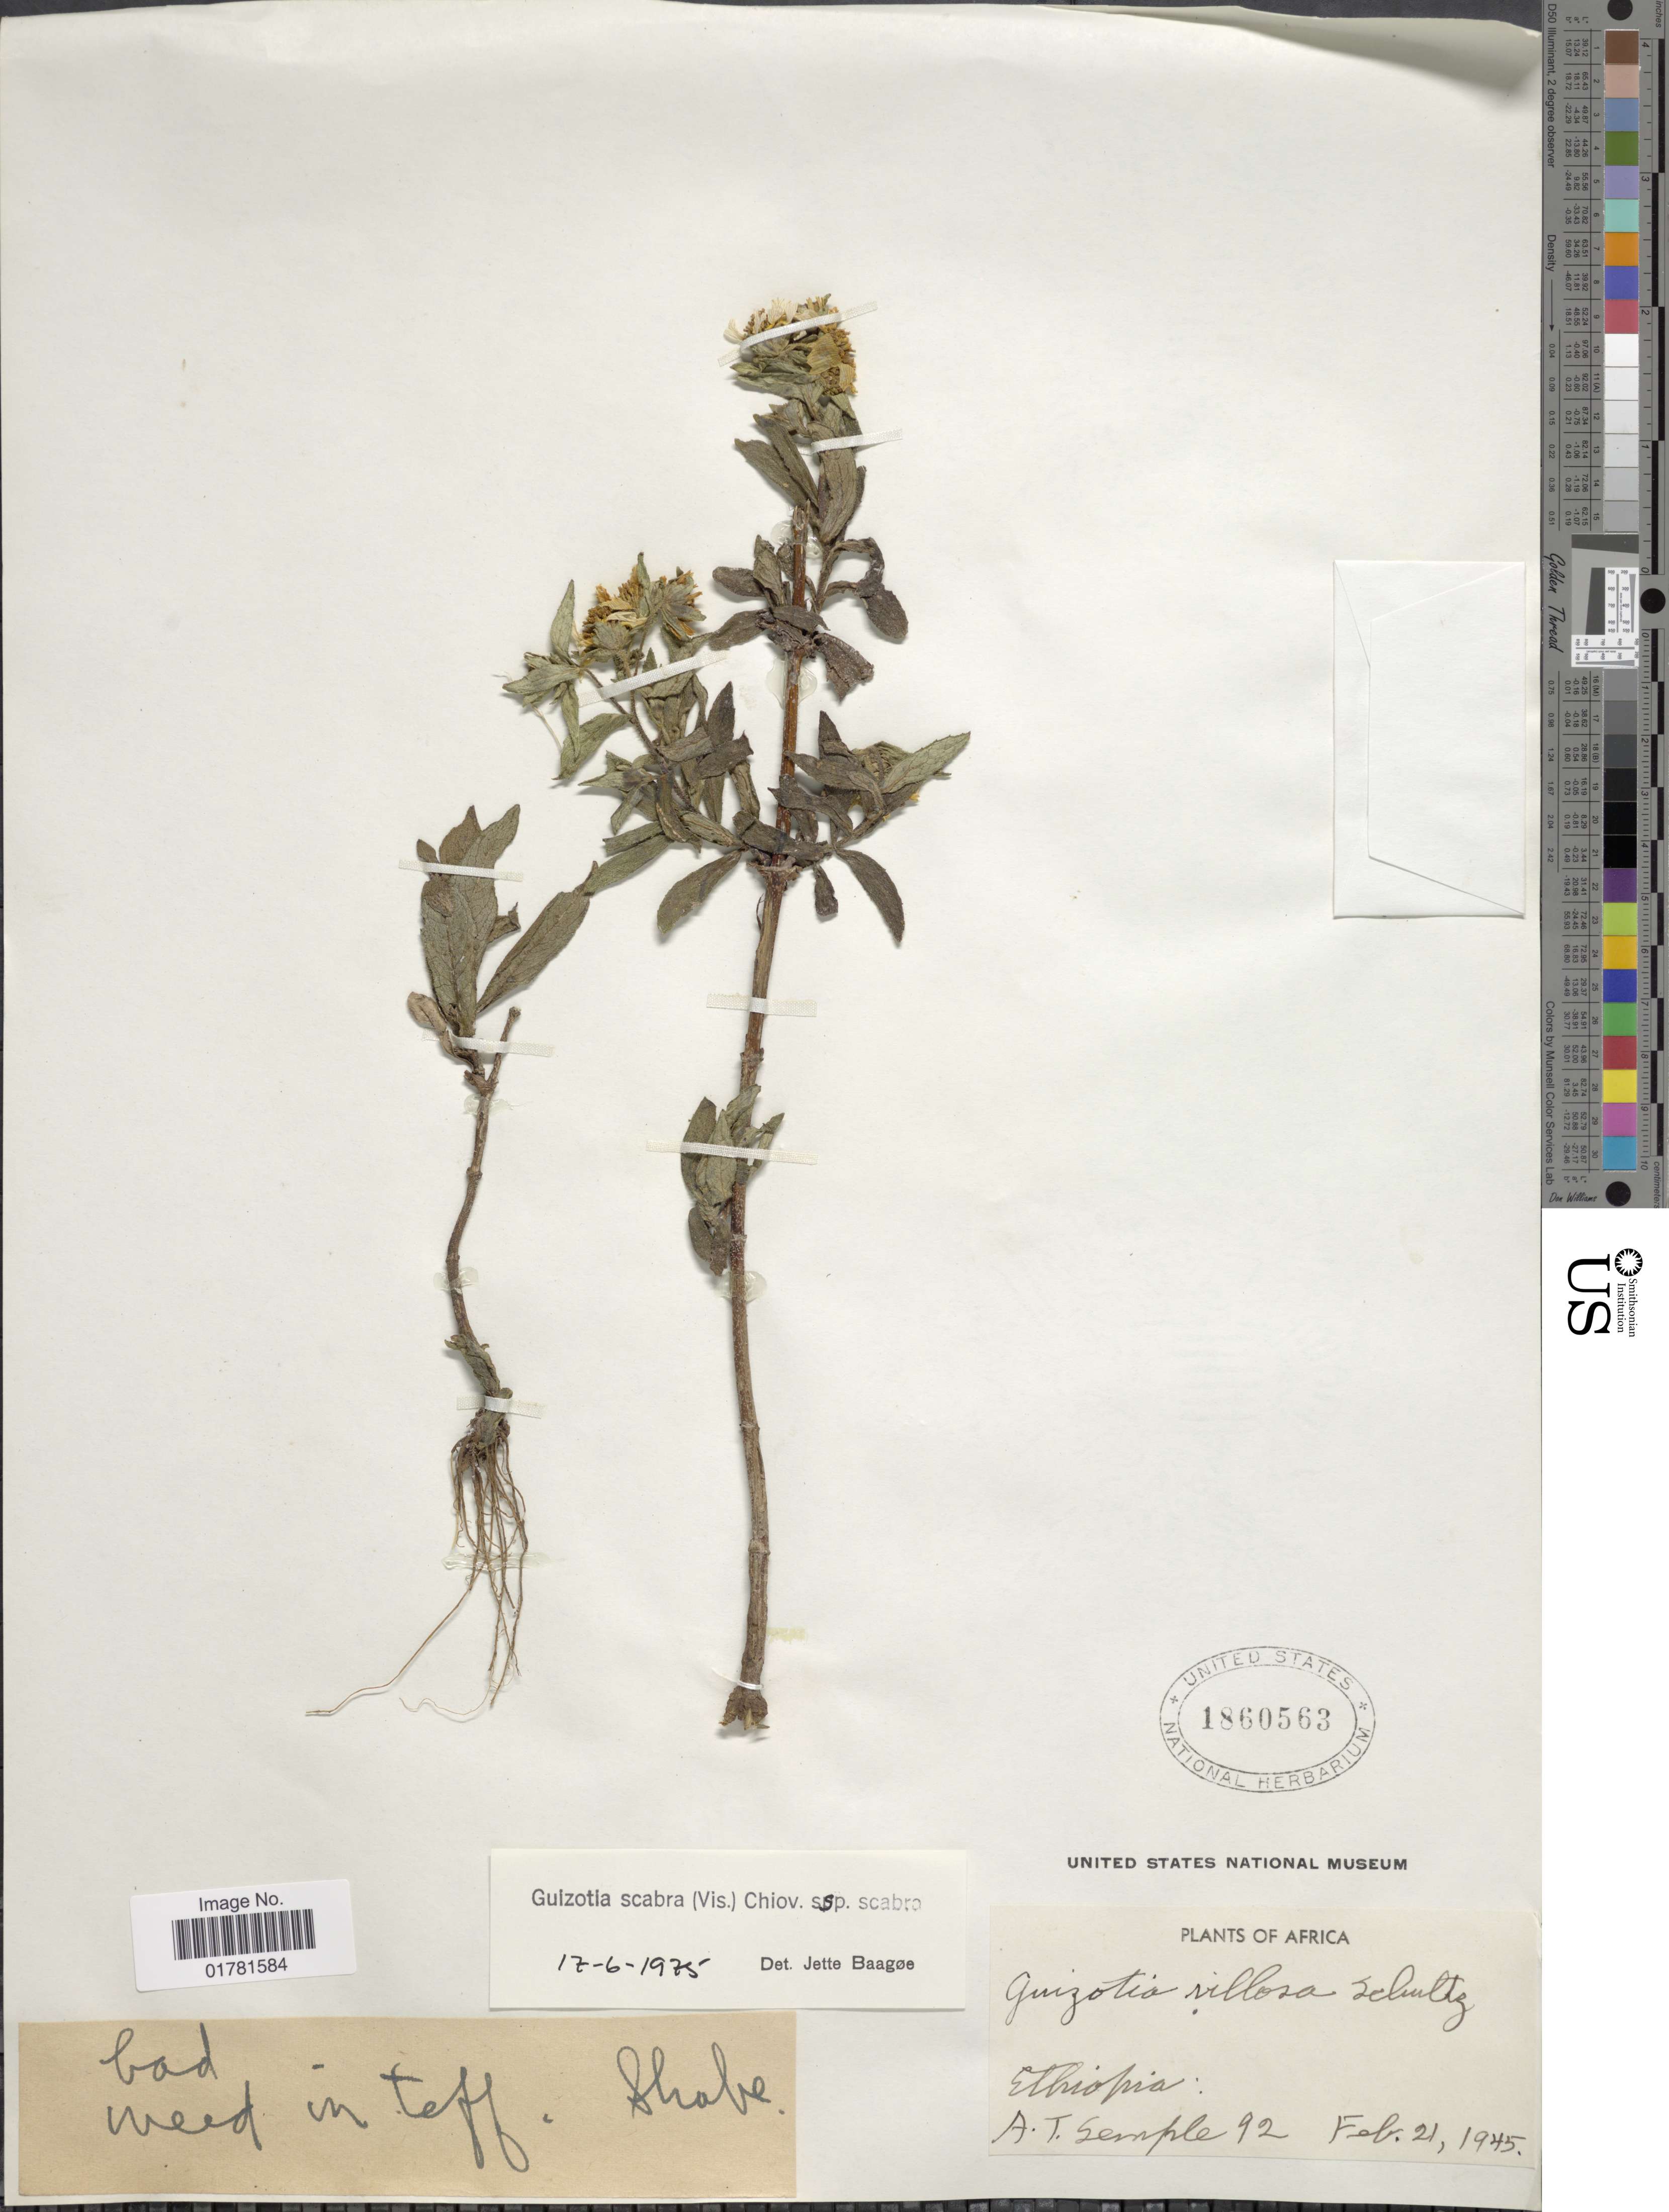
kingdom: Plantae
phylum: Tracheophyta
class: Magnoliopsida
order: Asterales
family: Asteraceae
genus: Guizotia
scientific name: Guizotia scabra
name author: Chiov.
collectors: A. Semple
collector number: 92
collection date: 1945-02-21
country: Ethiopia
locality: Africa, weed in teff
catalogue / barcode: US 1860563